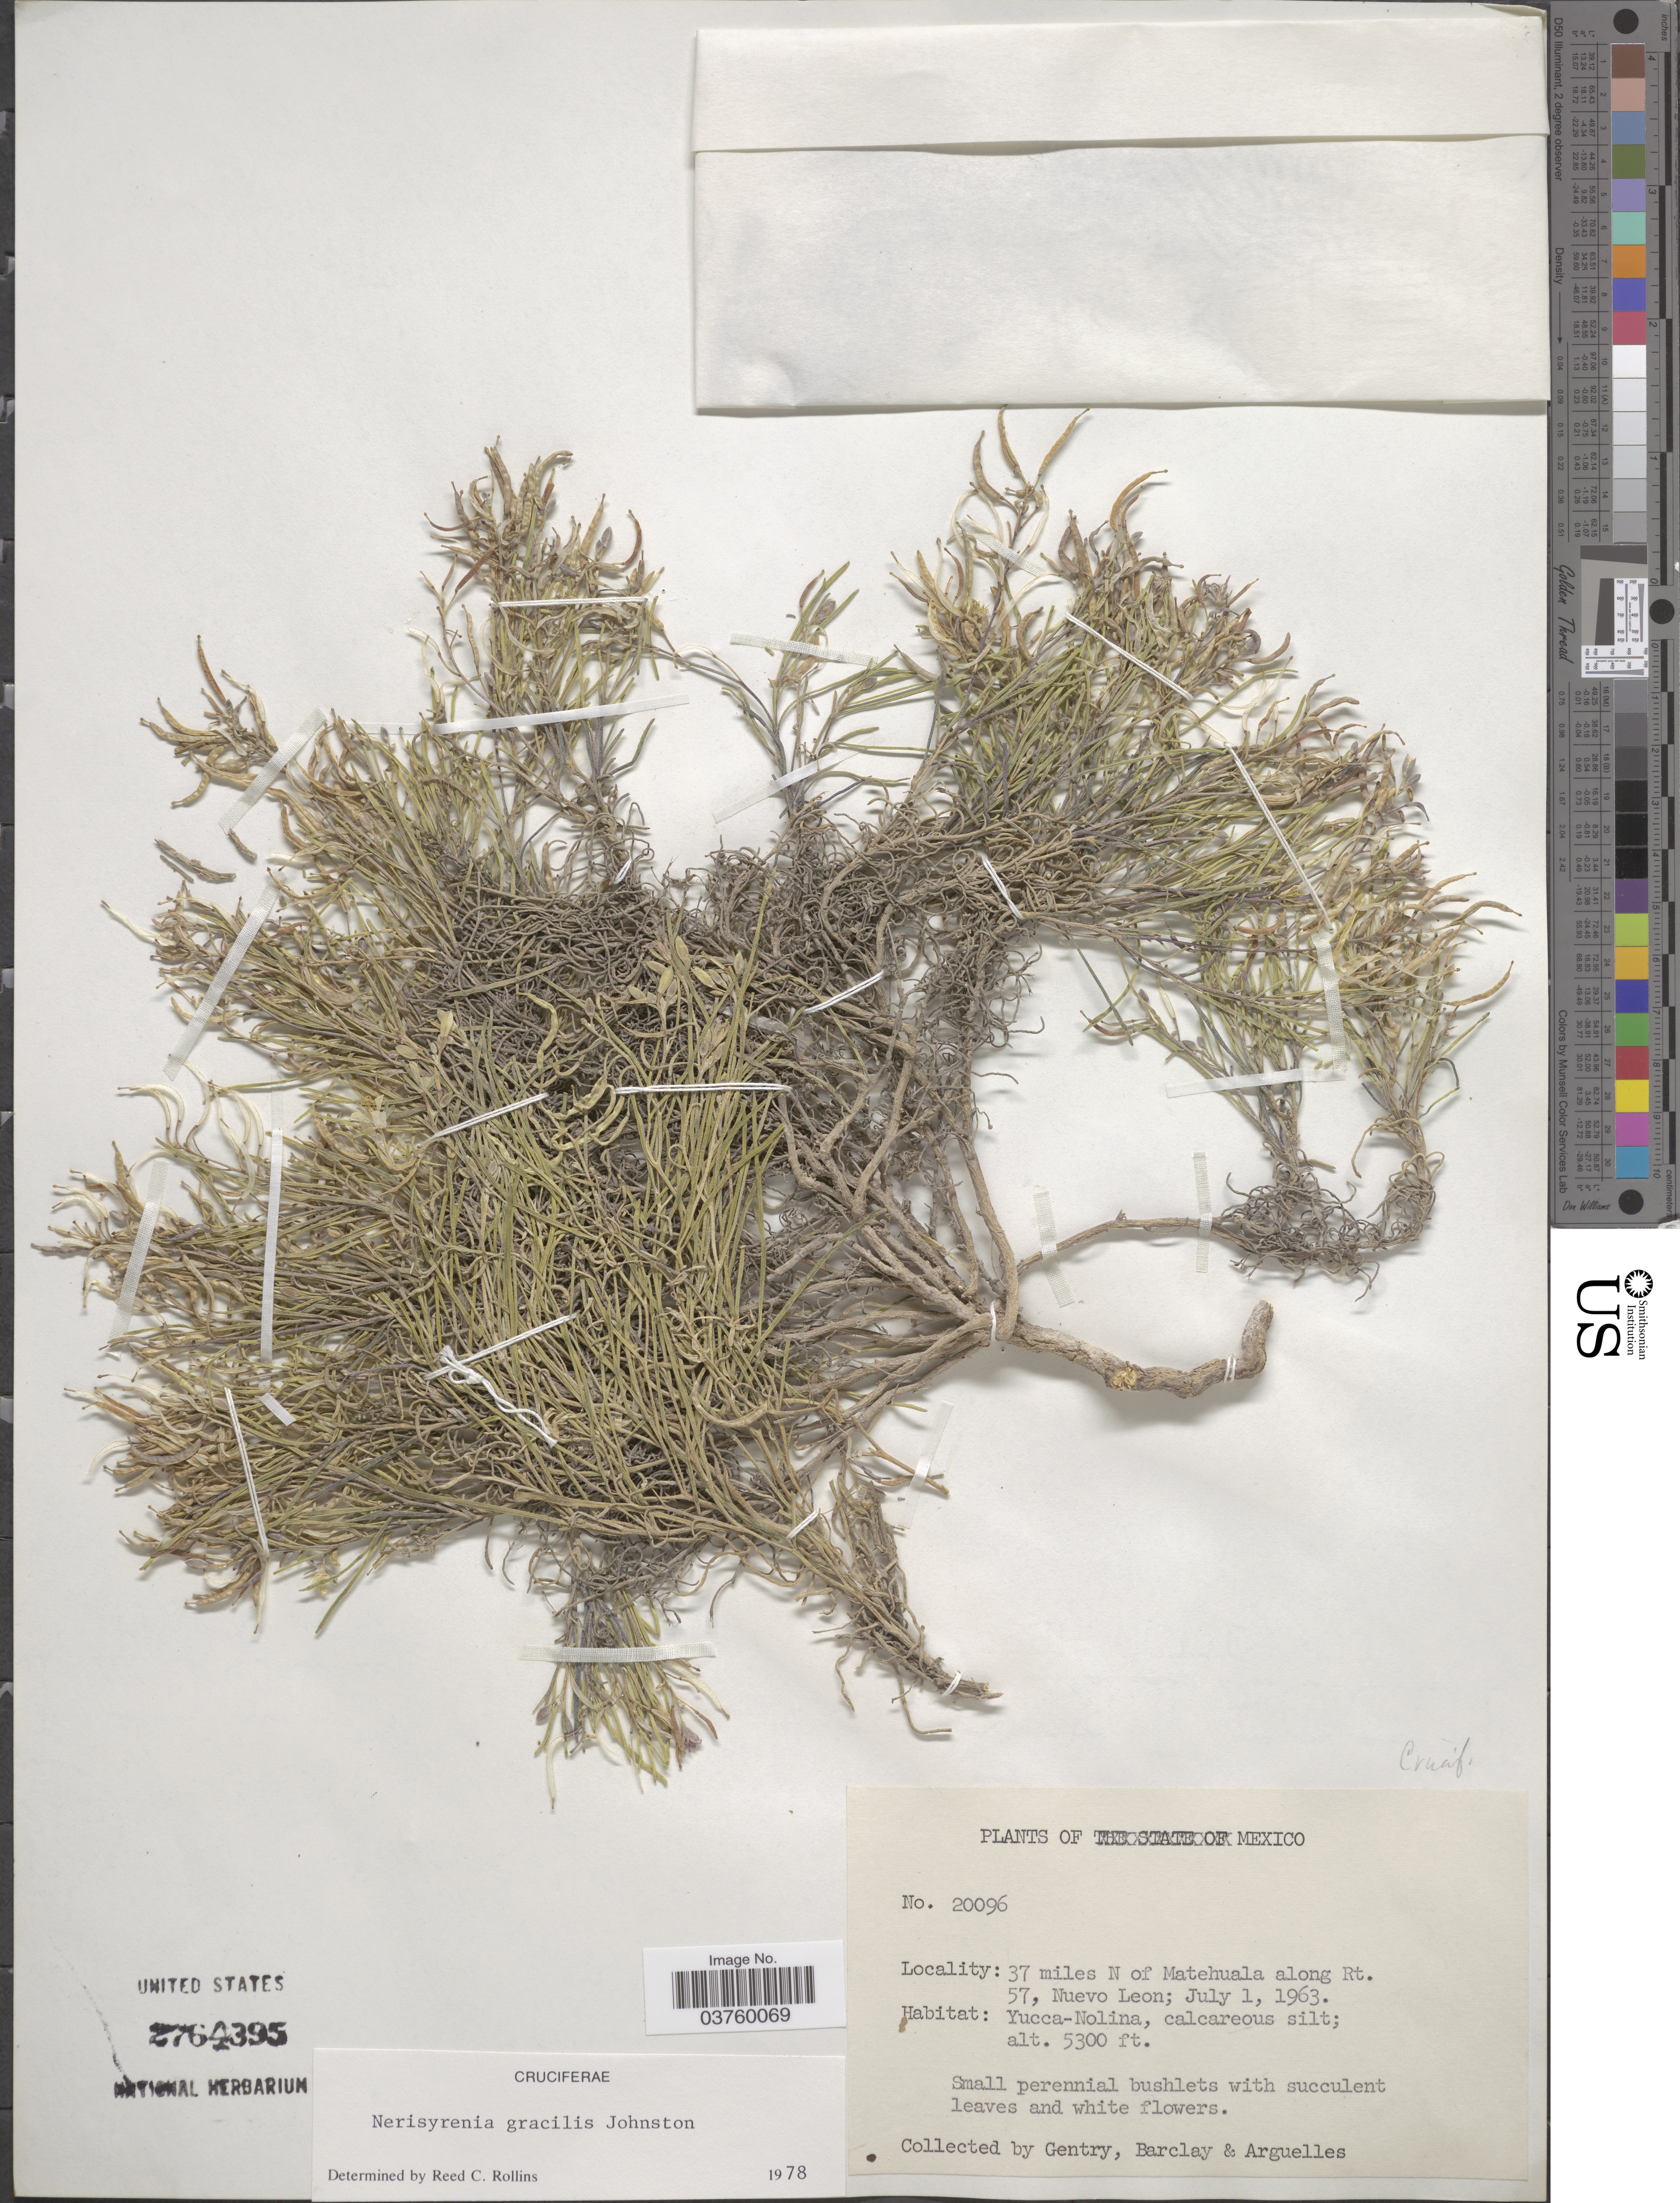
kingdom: Plantae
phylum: Tracheophyta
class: Magnoliopsida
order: Brassicales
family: Brassicaceae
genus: Nerisyrenia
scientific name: Nerisyrenia gracilis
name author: I.M. Johnst.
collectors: Gentry, --, -- Barclay & Arguelles, --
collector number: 20096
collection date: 1963-07-01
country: Mexico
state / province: Nuevo León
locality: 37 miles N of Matehuala along RT. 57.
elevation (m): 1615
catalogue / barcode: US 2764395